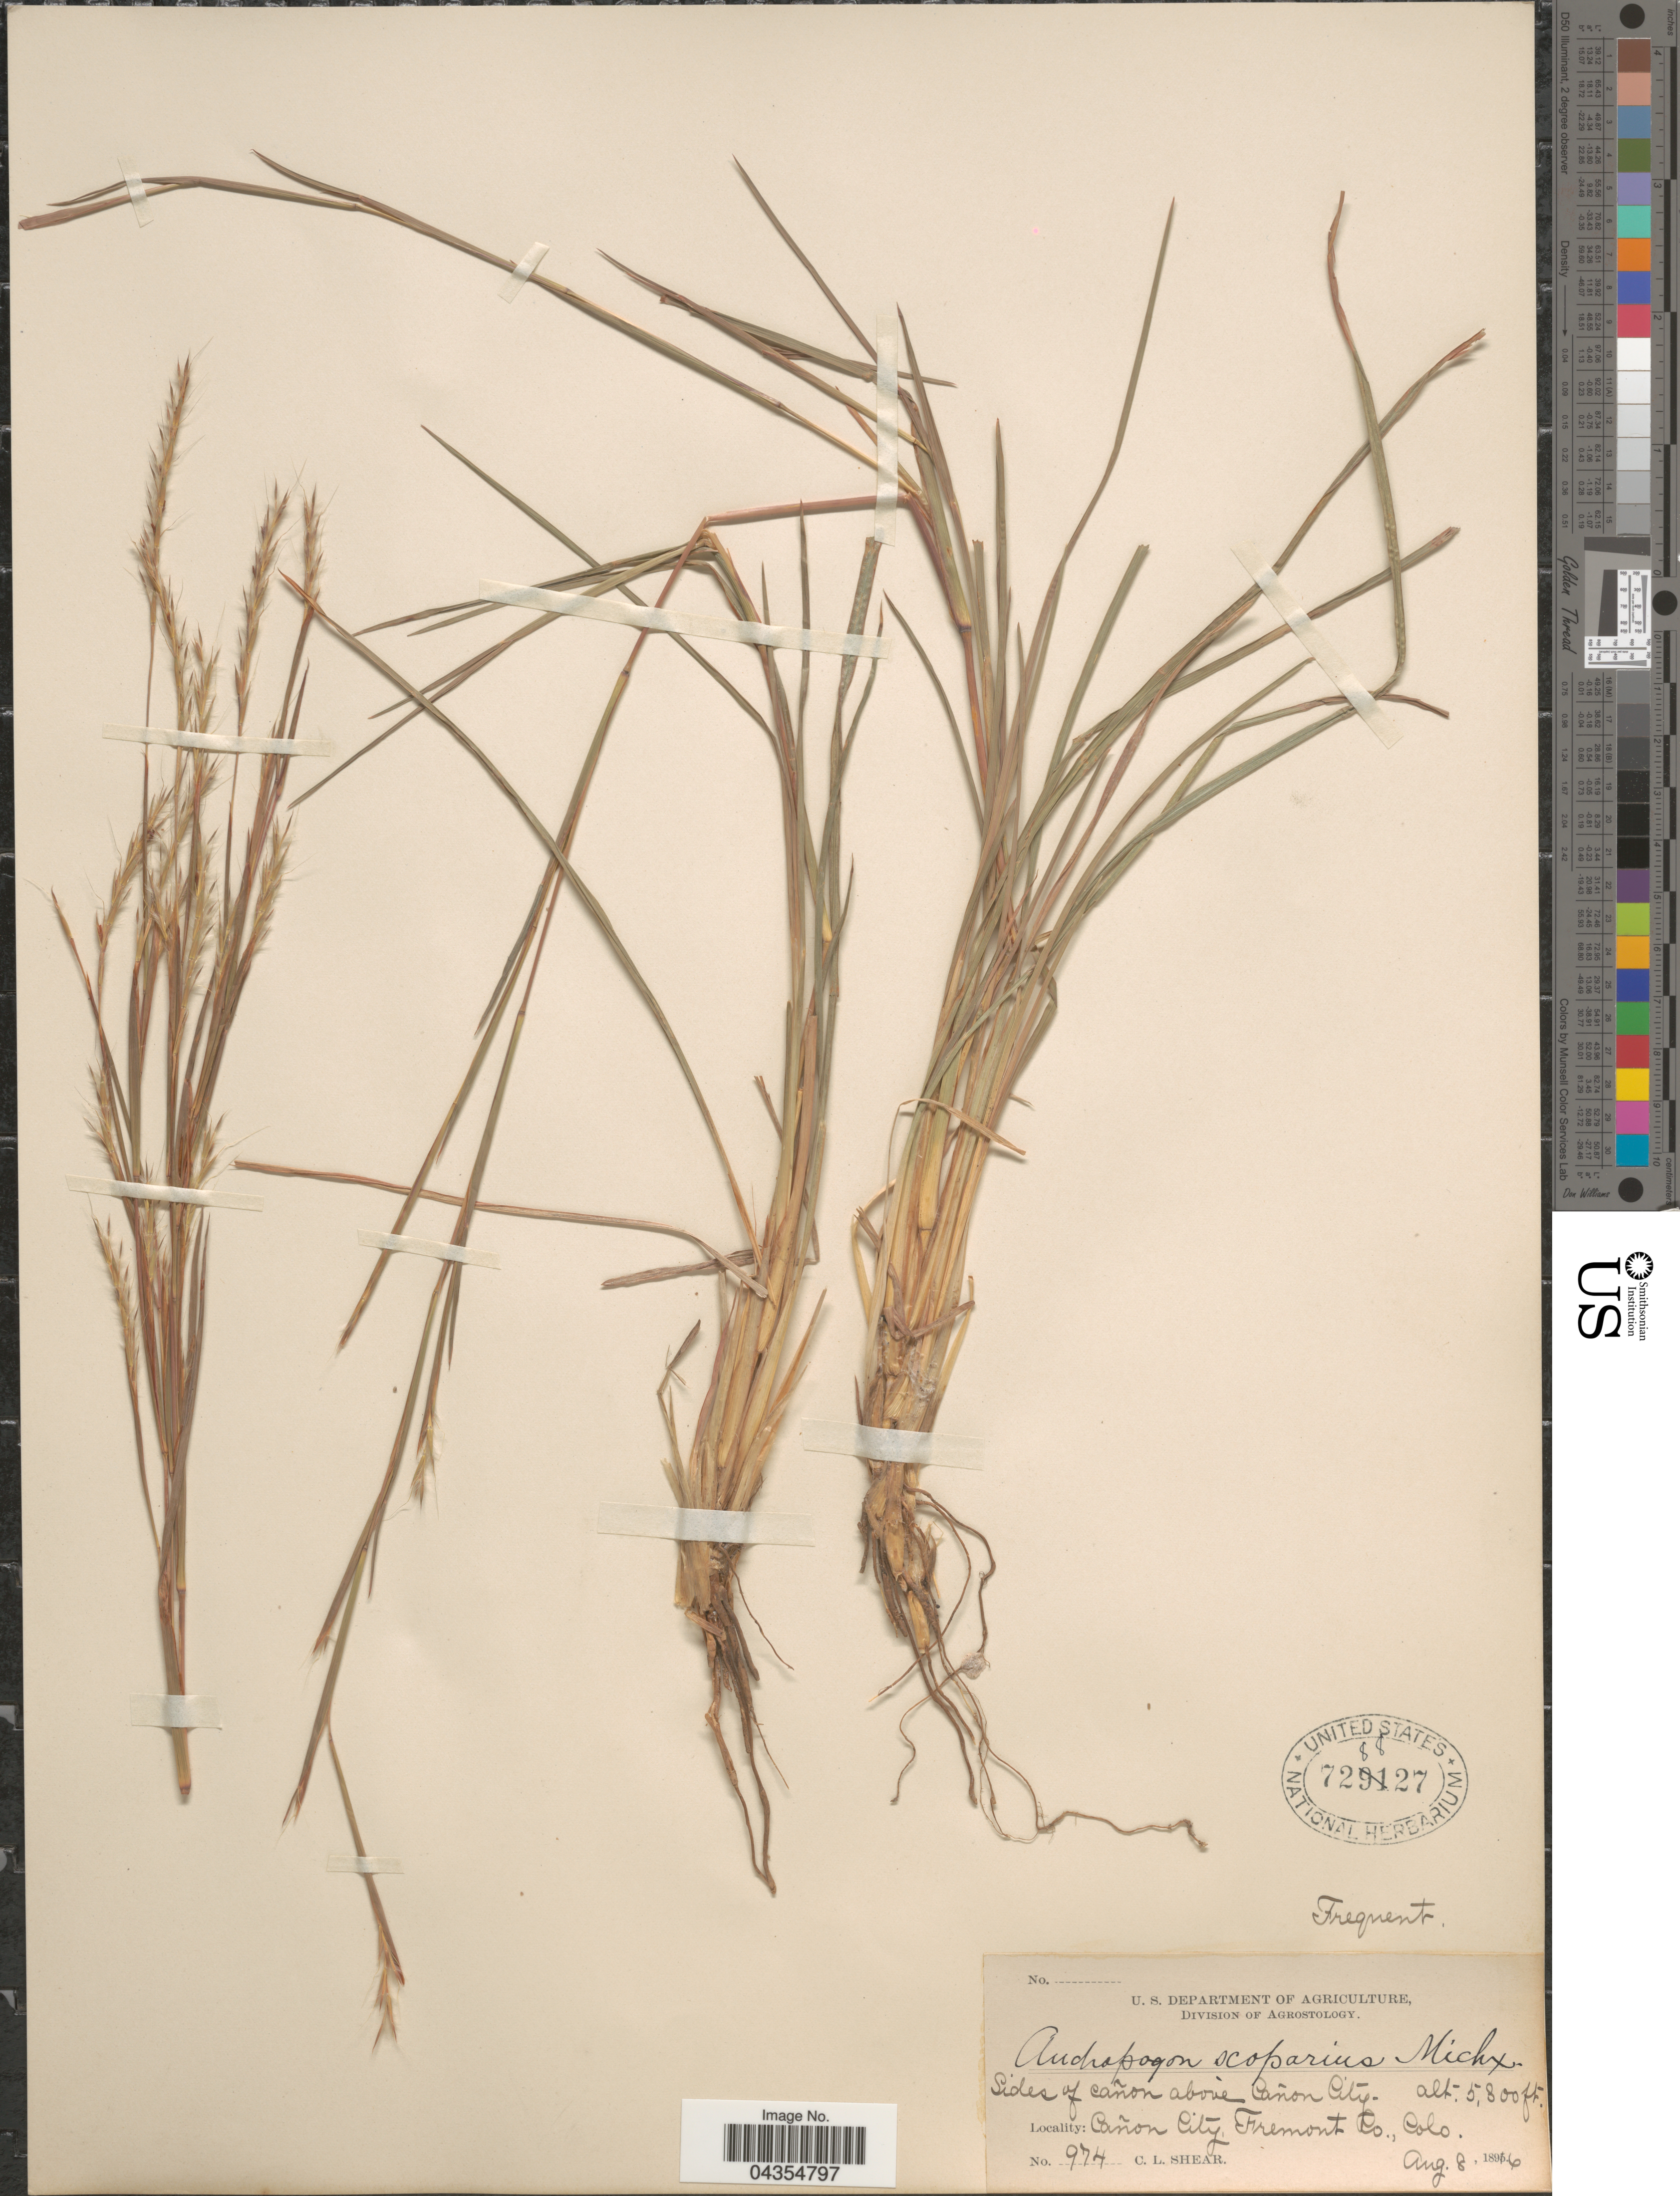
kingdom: Plantae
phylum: Tracheophyta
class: Liliopsida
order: Poales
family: Poaceae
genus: Schizachyrium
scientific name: Schizachyrium sanguineum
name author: (Retz.) Alston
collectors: C. L. Shear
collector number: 974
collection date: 1896-08-08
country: United States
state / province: Colorado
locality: Sides of cañon above Cañon City. Cañon City, Fremont Co.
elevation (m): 1768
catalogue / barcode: US 728827